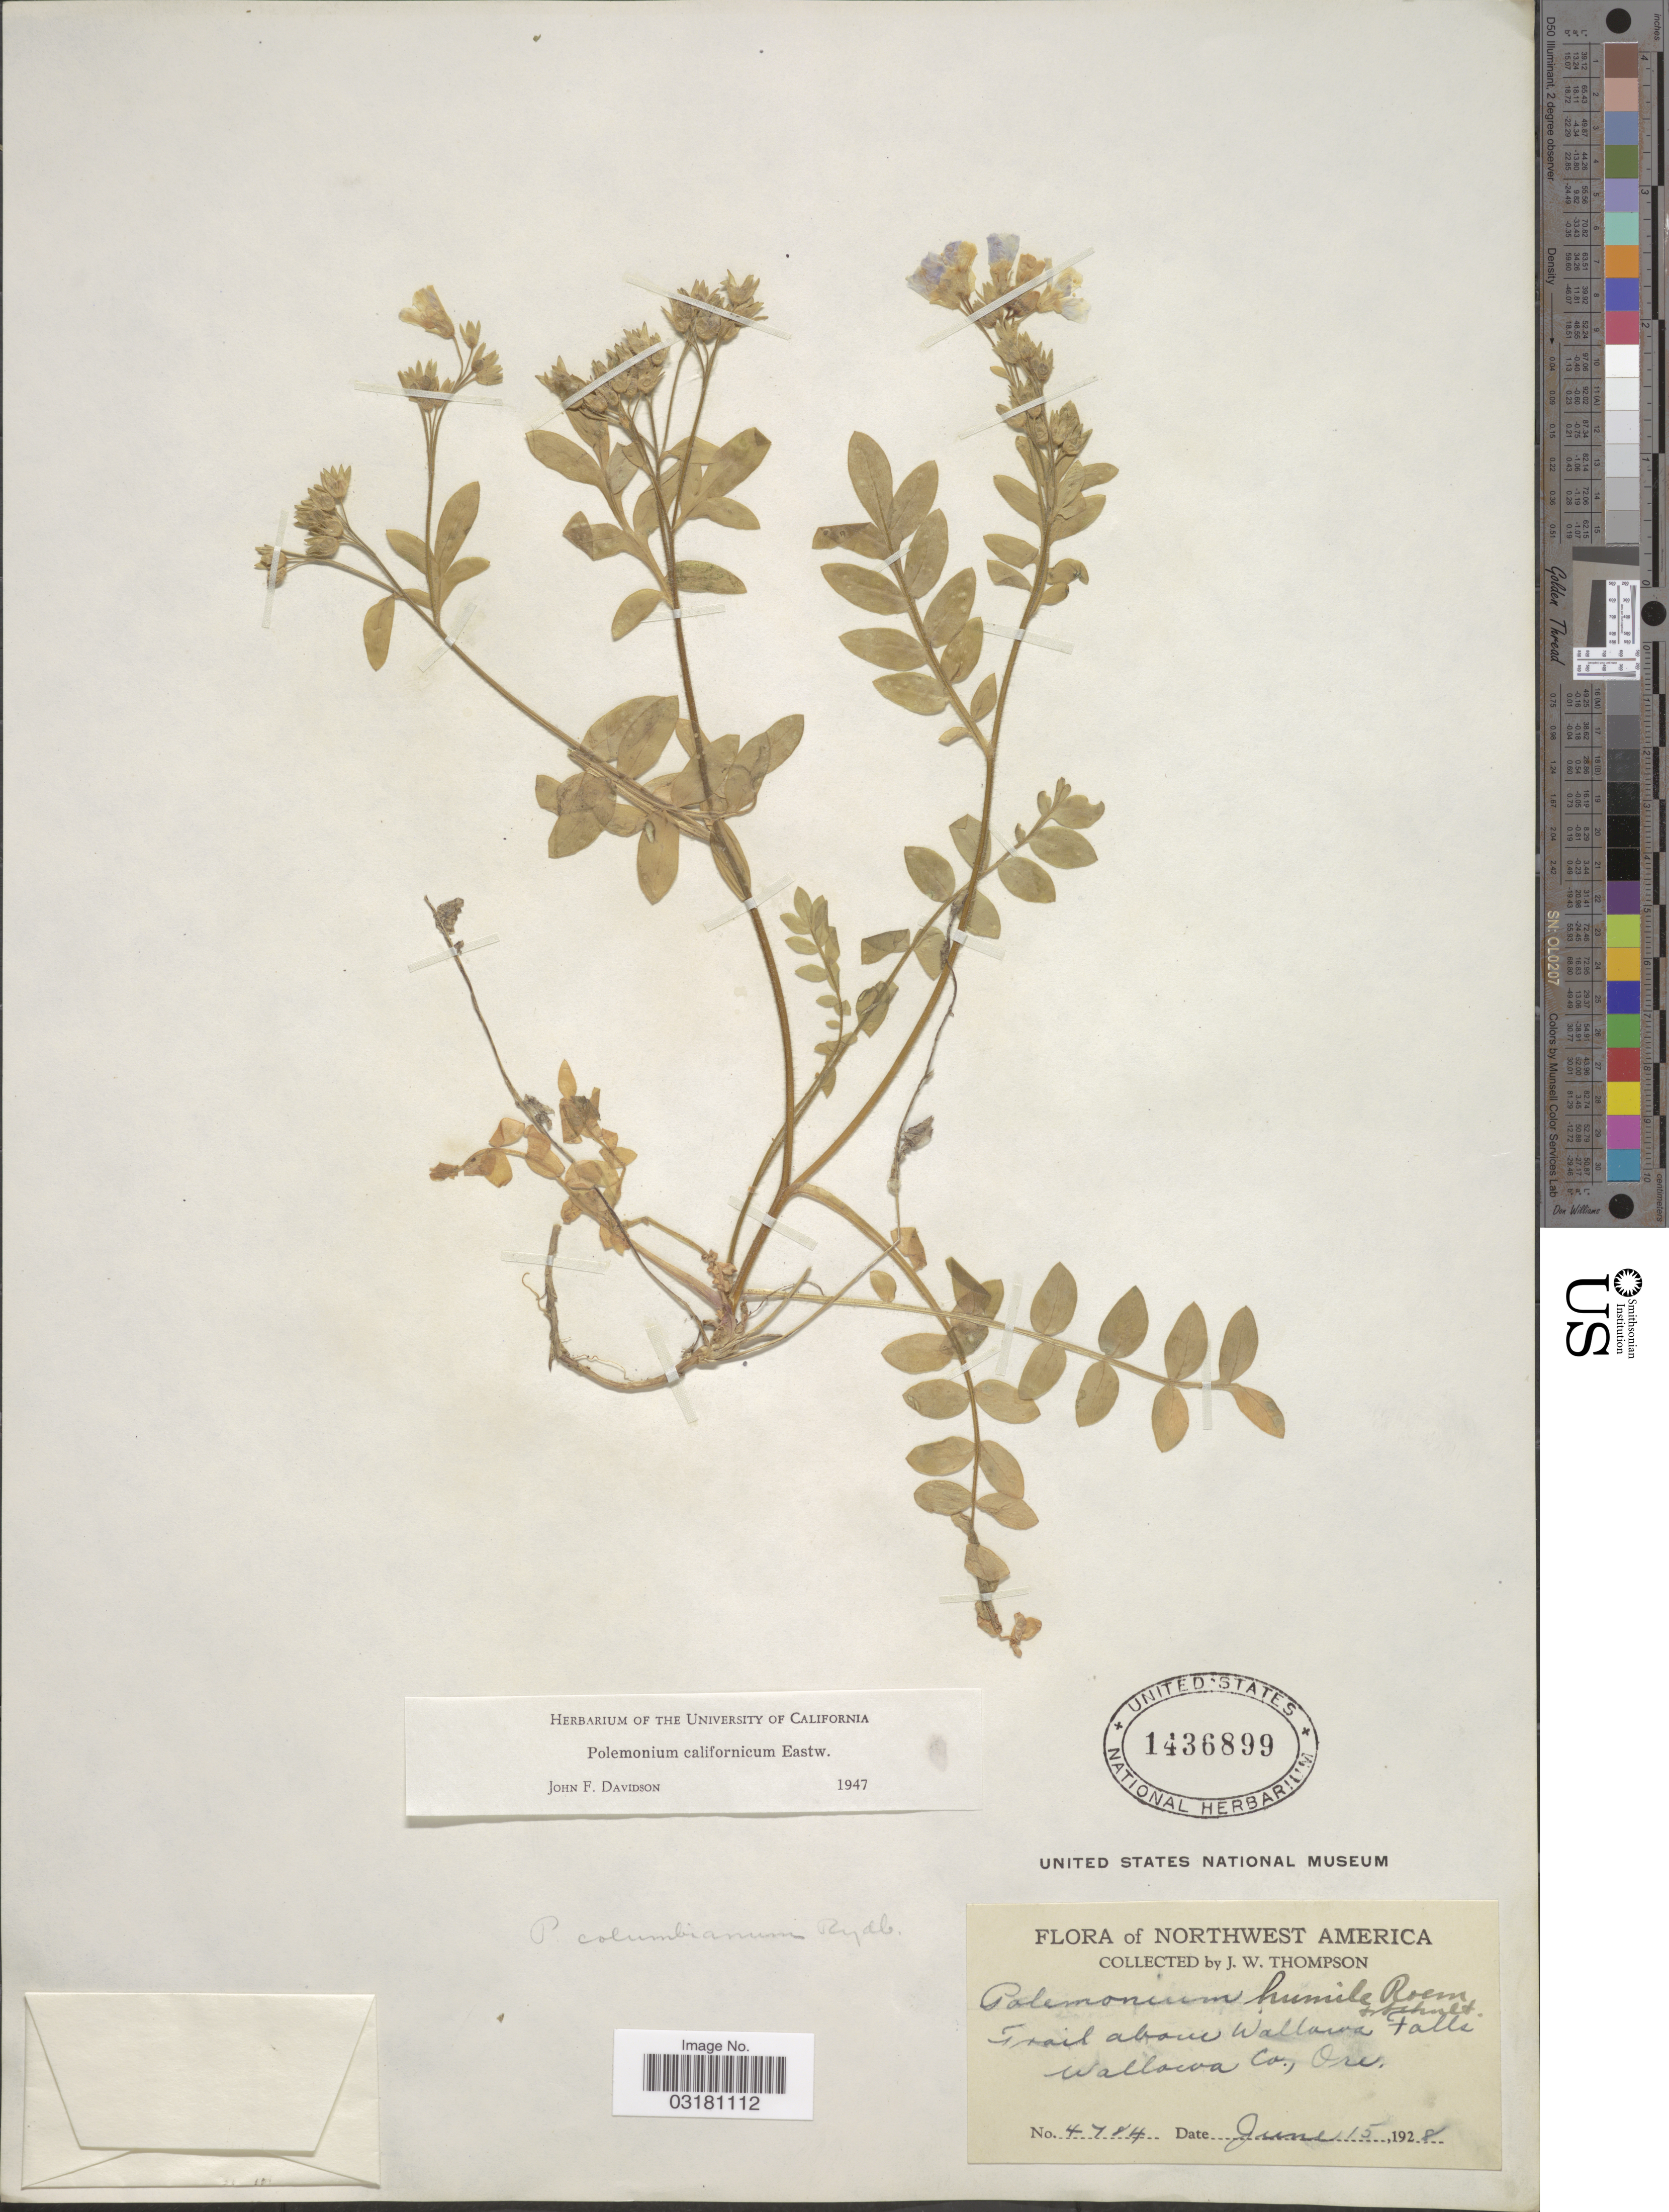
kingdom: Plantae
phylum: Tracheophyta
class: Magnoliopsida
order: Ericales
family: Polemoniaceae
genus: Polemonium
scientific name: Polemonium californicum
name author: Eastw.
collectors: J. Thompson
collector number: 4784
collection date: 1928-06-15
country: United States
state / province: Oregon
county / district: Wallowa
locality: Northwest America. Trail above Wallowa Falls. Wallowa Co., Ore.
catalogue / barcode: US 1436899